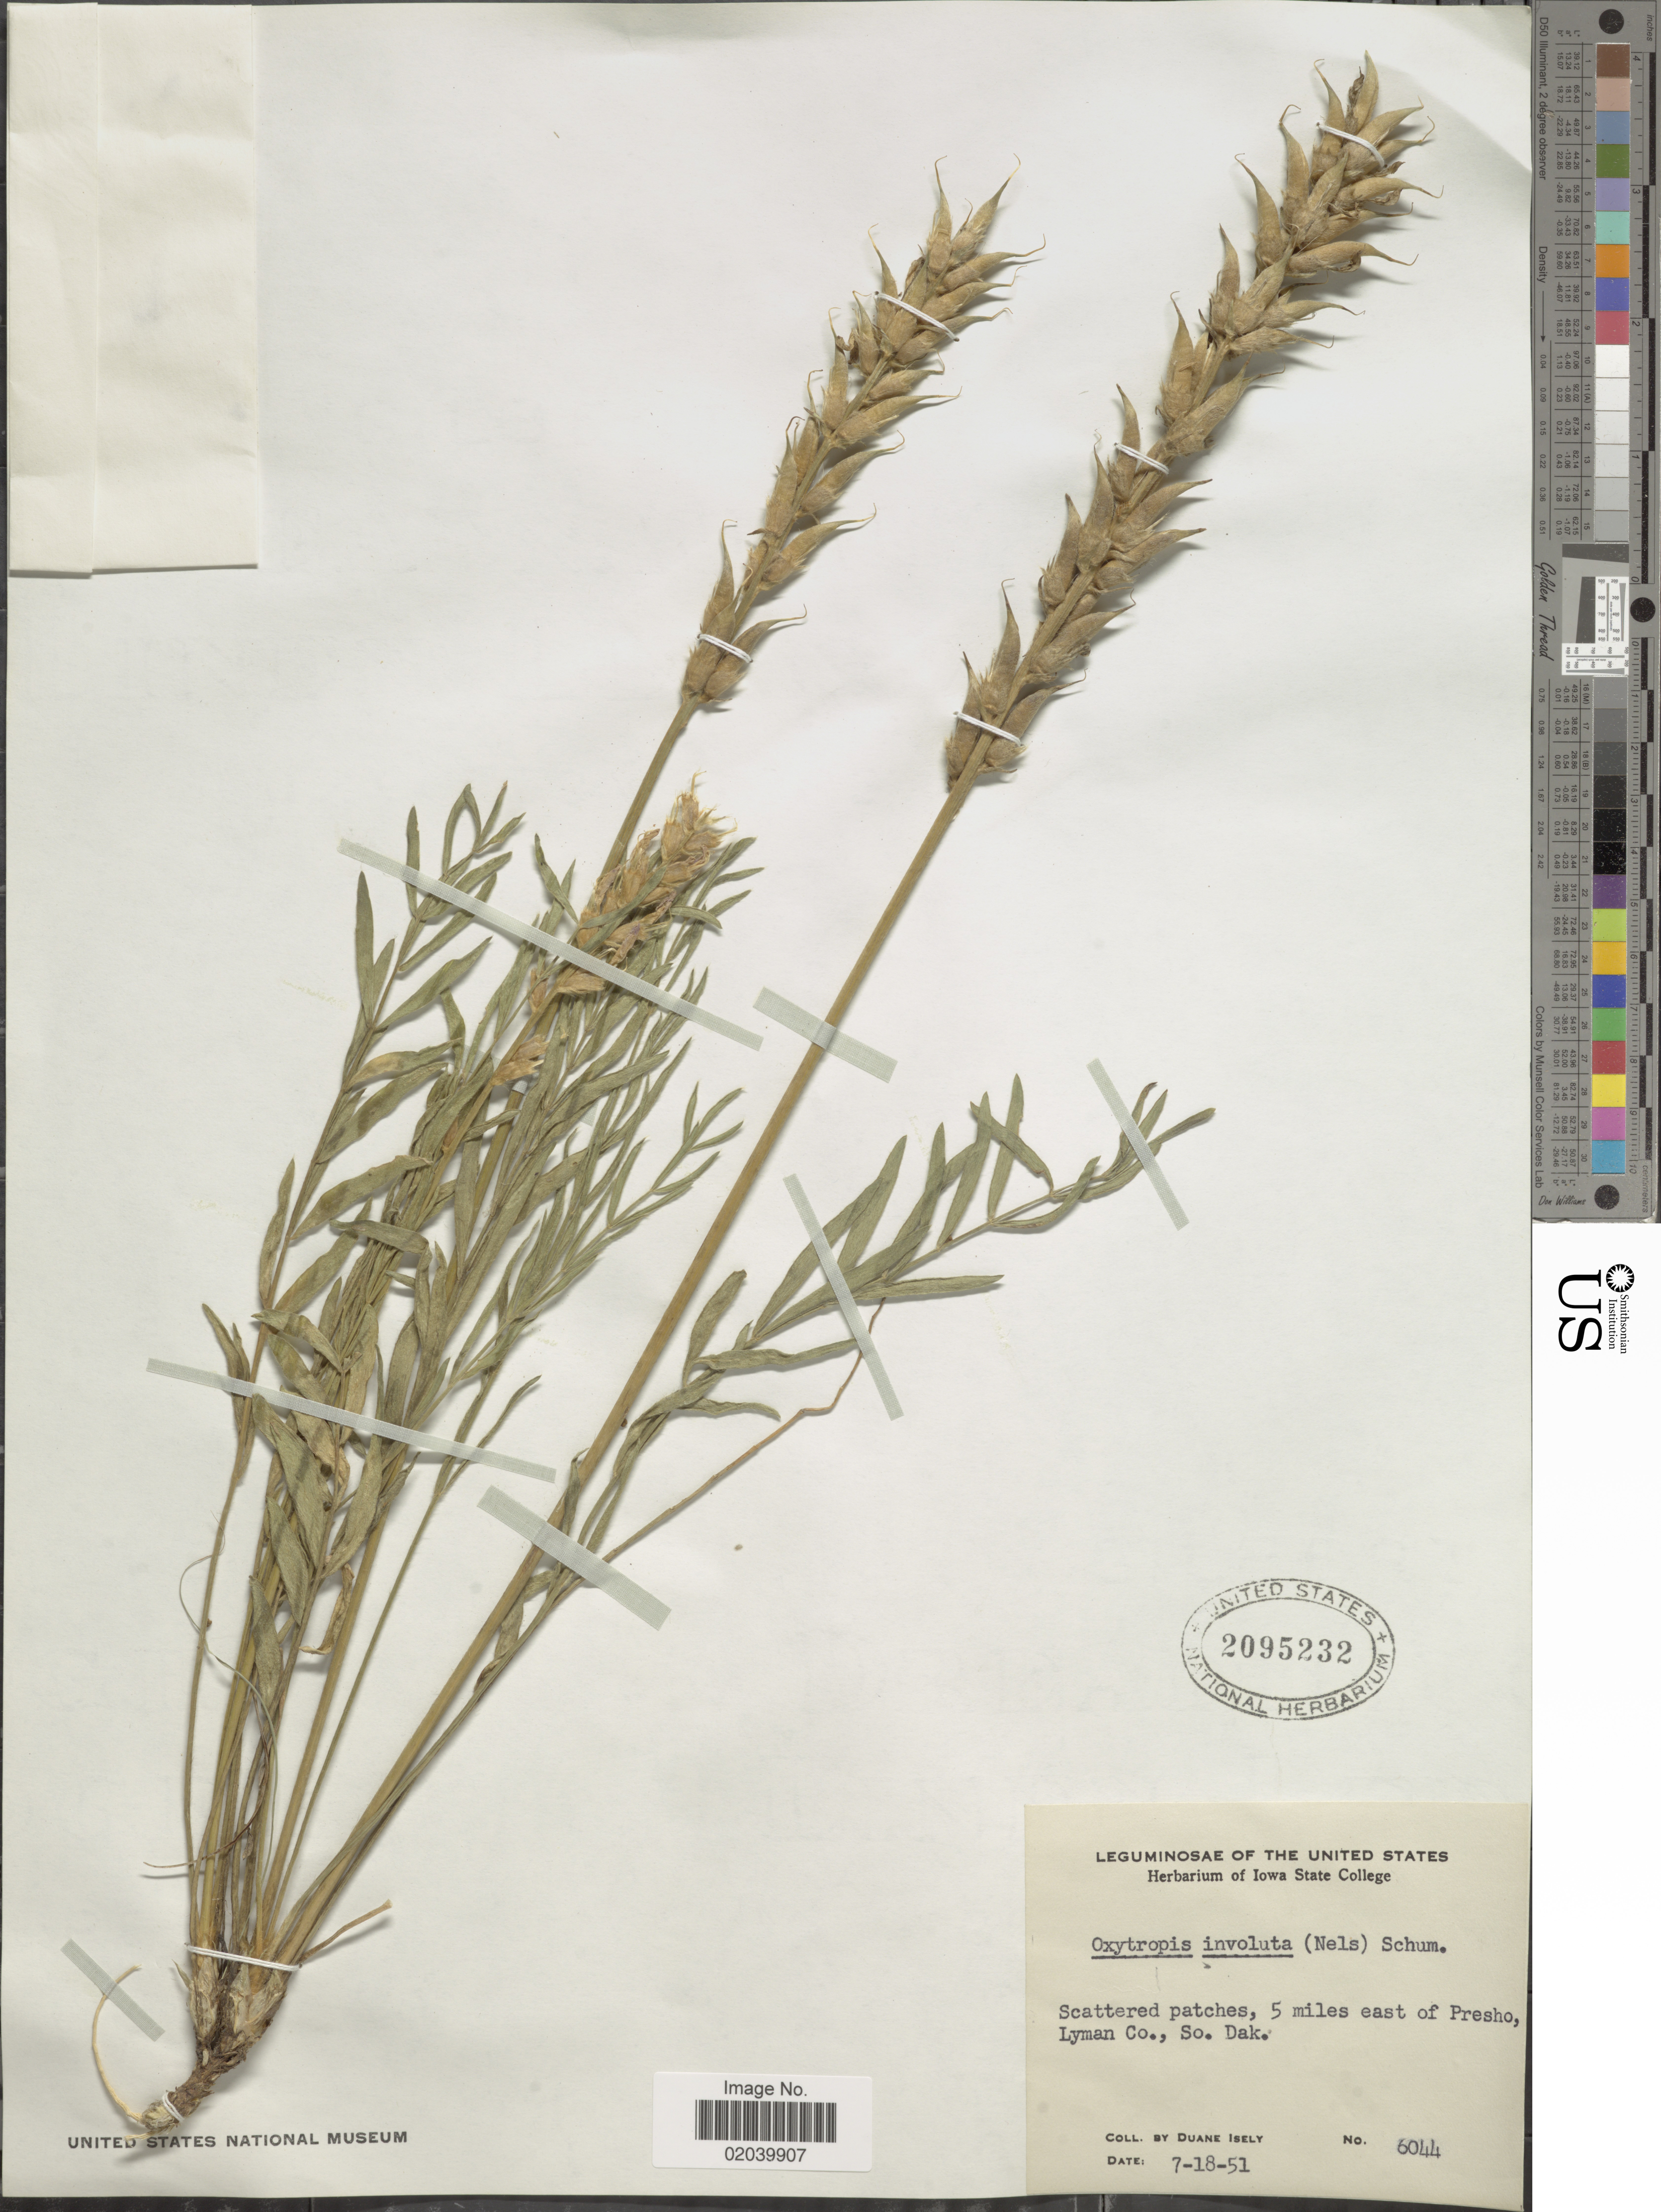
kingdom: Plantae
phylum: Tracheophyta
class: Magnoliopsida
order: Fabales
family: Fabaceae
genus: Oxytropis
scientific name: Oxytropis lambertii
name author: Pursh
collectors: D. Isley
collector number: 6044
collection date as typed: Transcribed d/m/y: 18/7/51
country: United States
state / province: South Dakota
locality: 5 miles east of Presho, Lyman Co. So. Dak.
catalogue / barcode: US 2095232